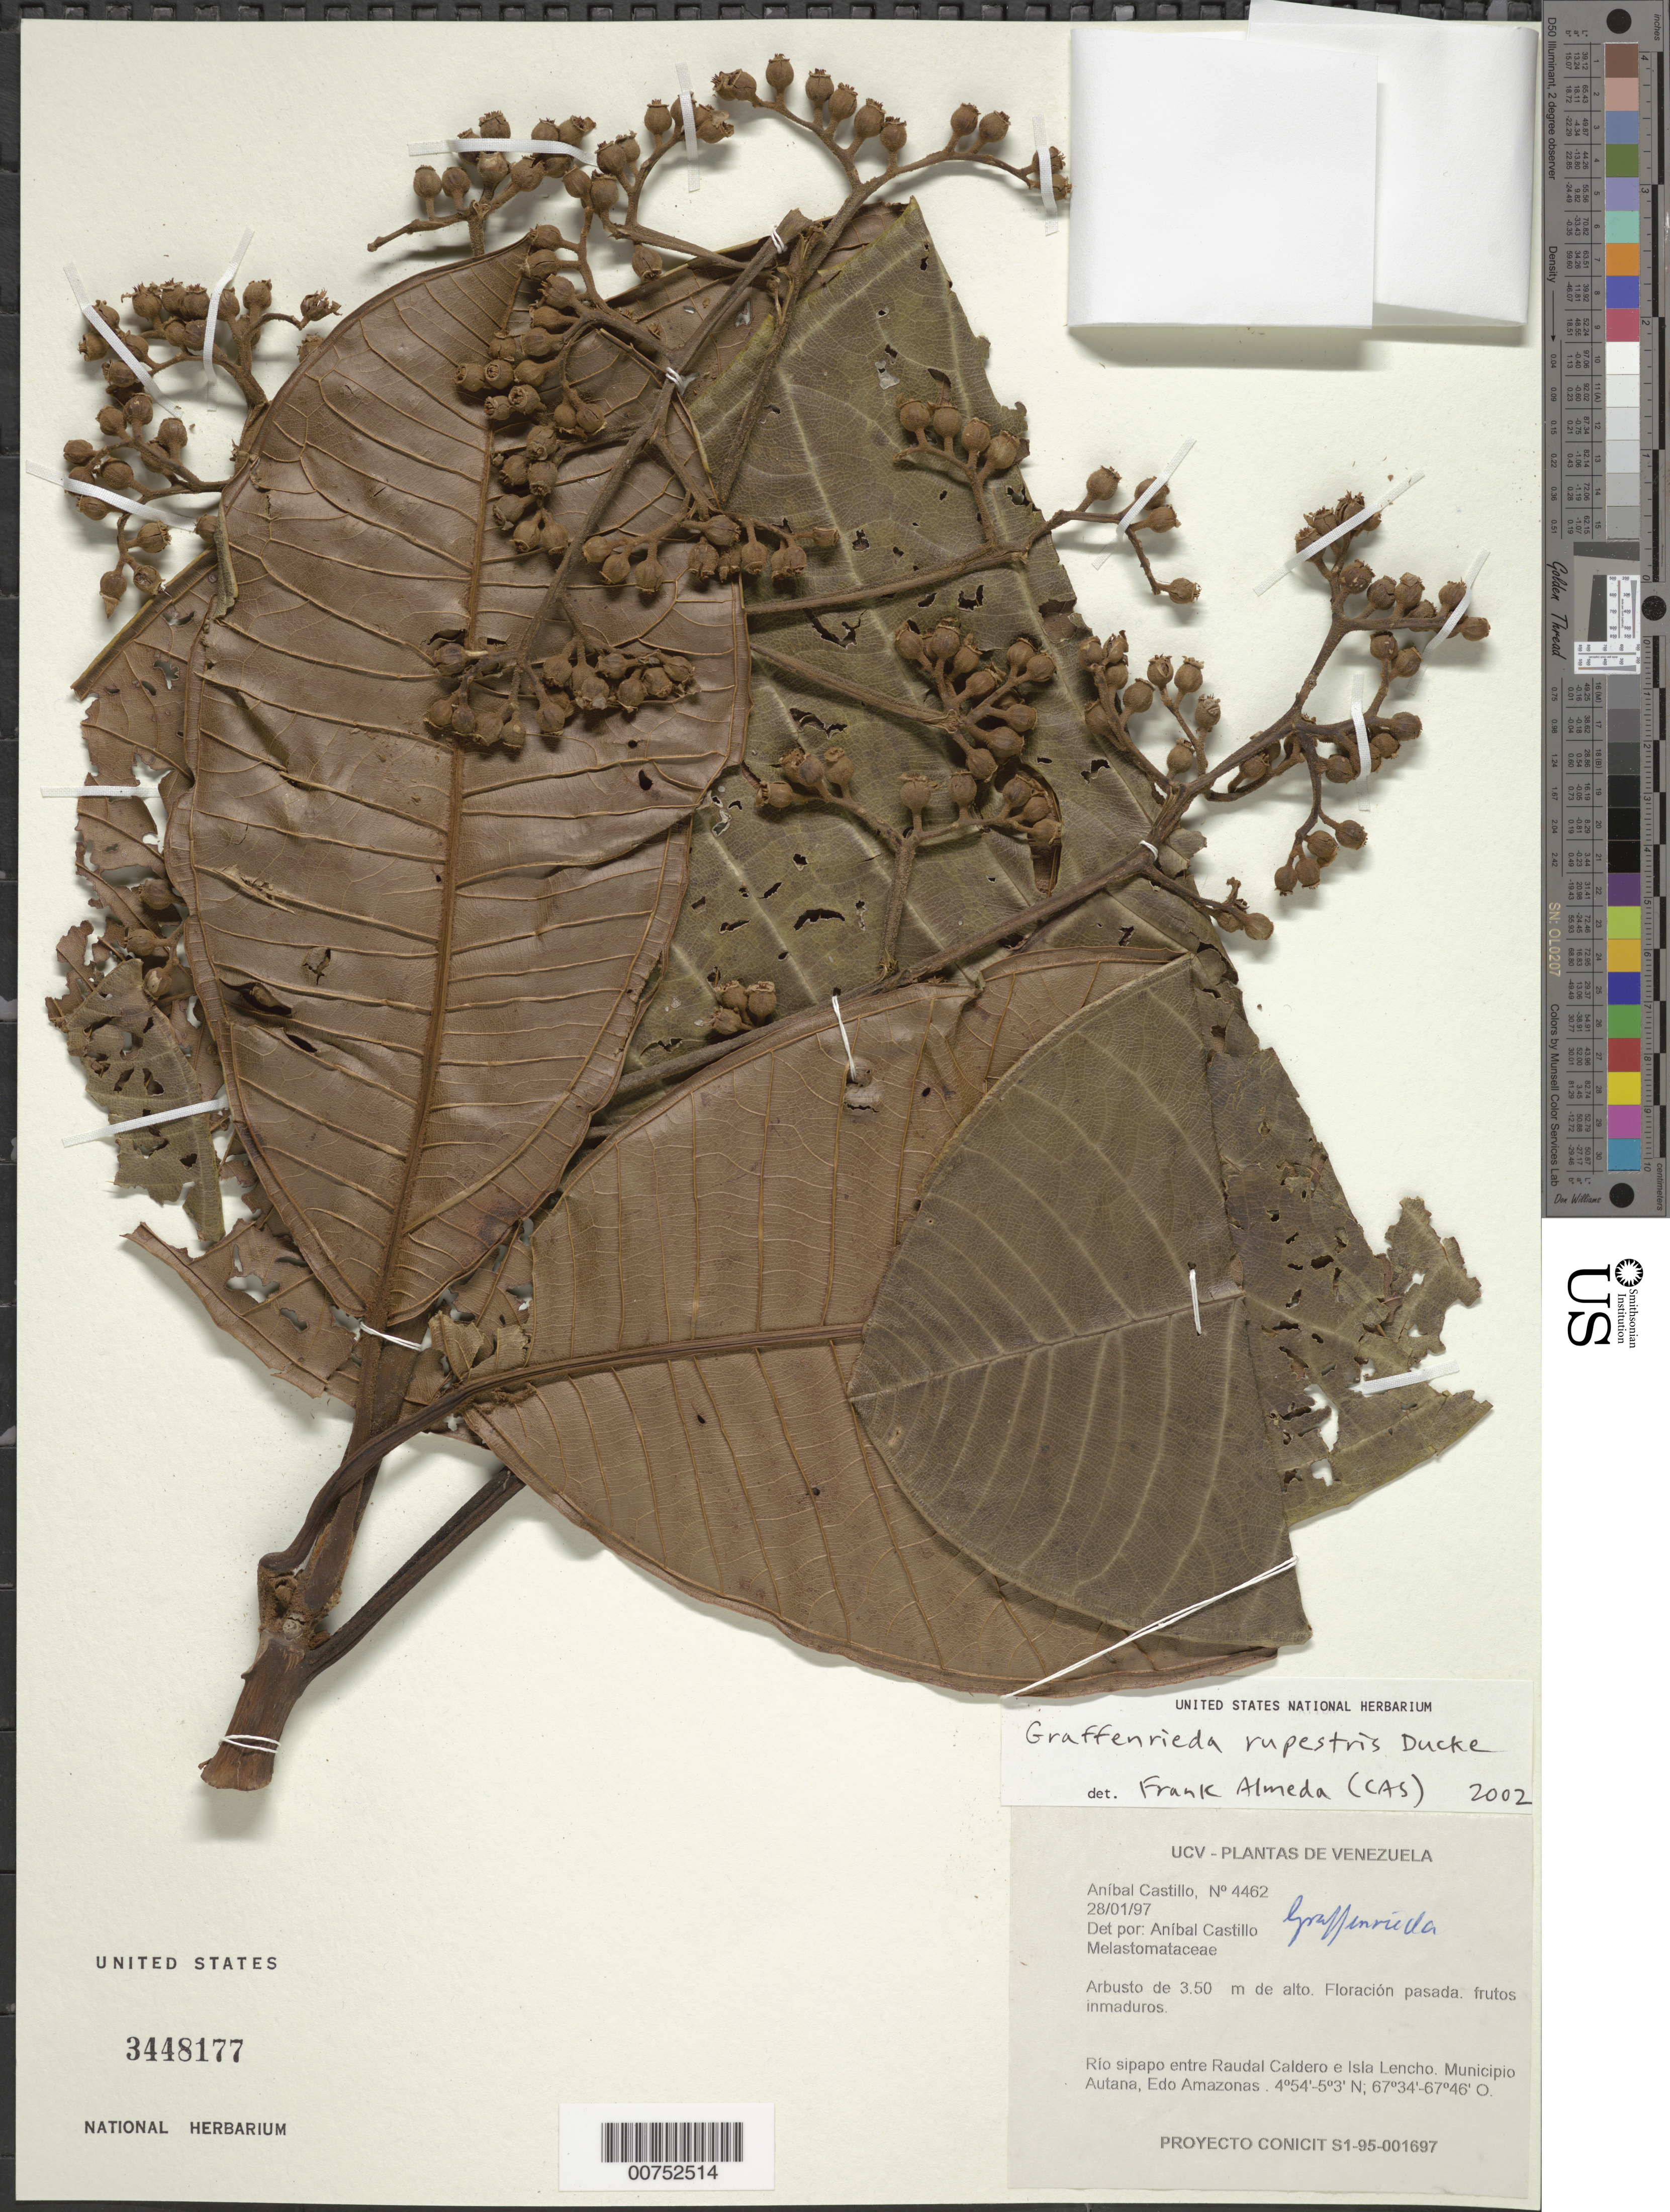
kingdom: Plantae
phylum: Tracheophyta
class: Magnoliopsida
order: Myrtales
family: Melastomataceae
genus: Graffenrieda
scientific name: Graffenrieda rupestris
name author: Ducke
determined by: Almeda, F.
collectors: A. Castillo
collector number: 4462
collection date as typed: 28-Jan-97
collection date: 1997-01-28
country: Venezuela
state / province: Amazonas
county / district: Autana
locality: Mun. Autana, Río Sipapo, entre Raudal Caldero e Isla Lencho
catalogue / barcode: US 3448177